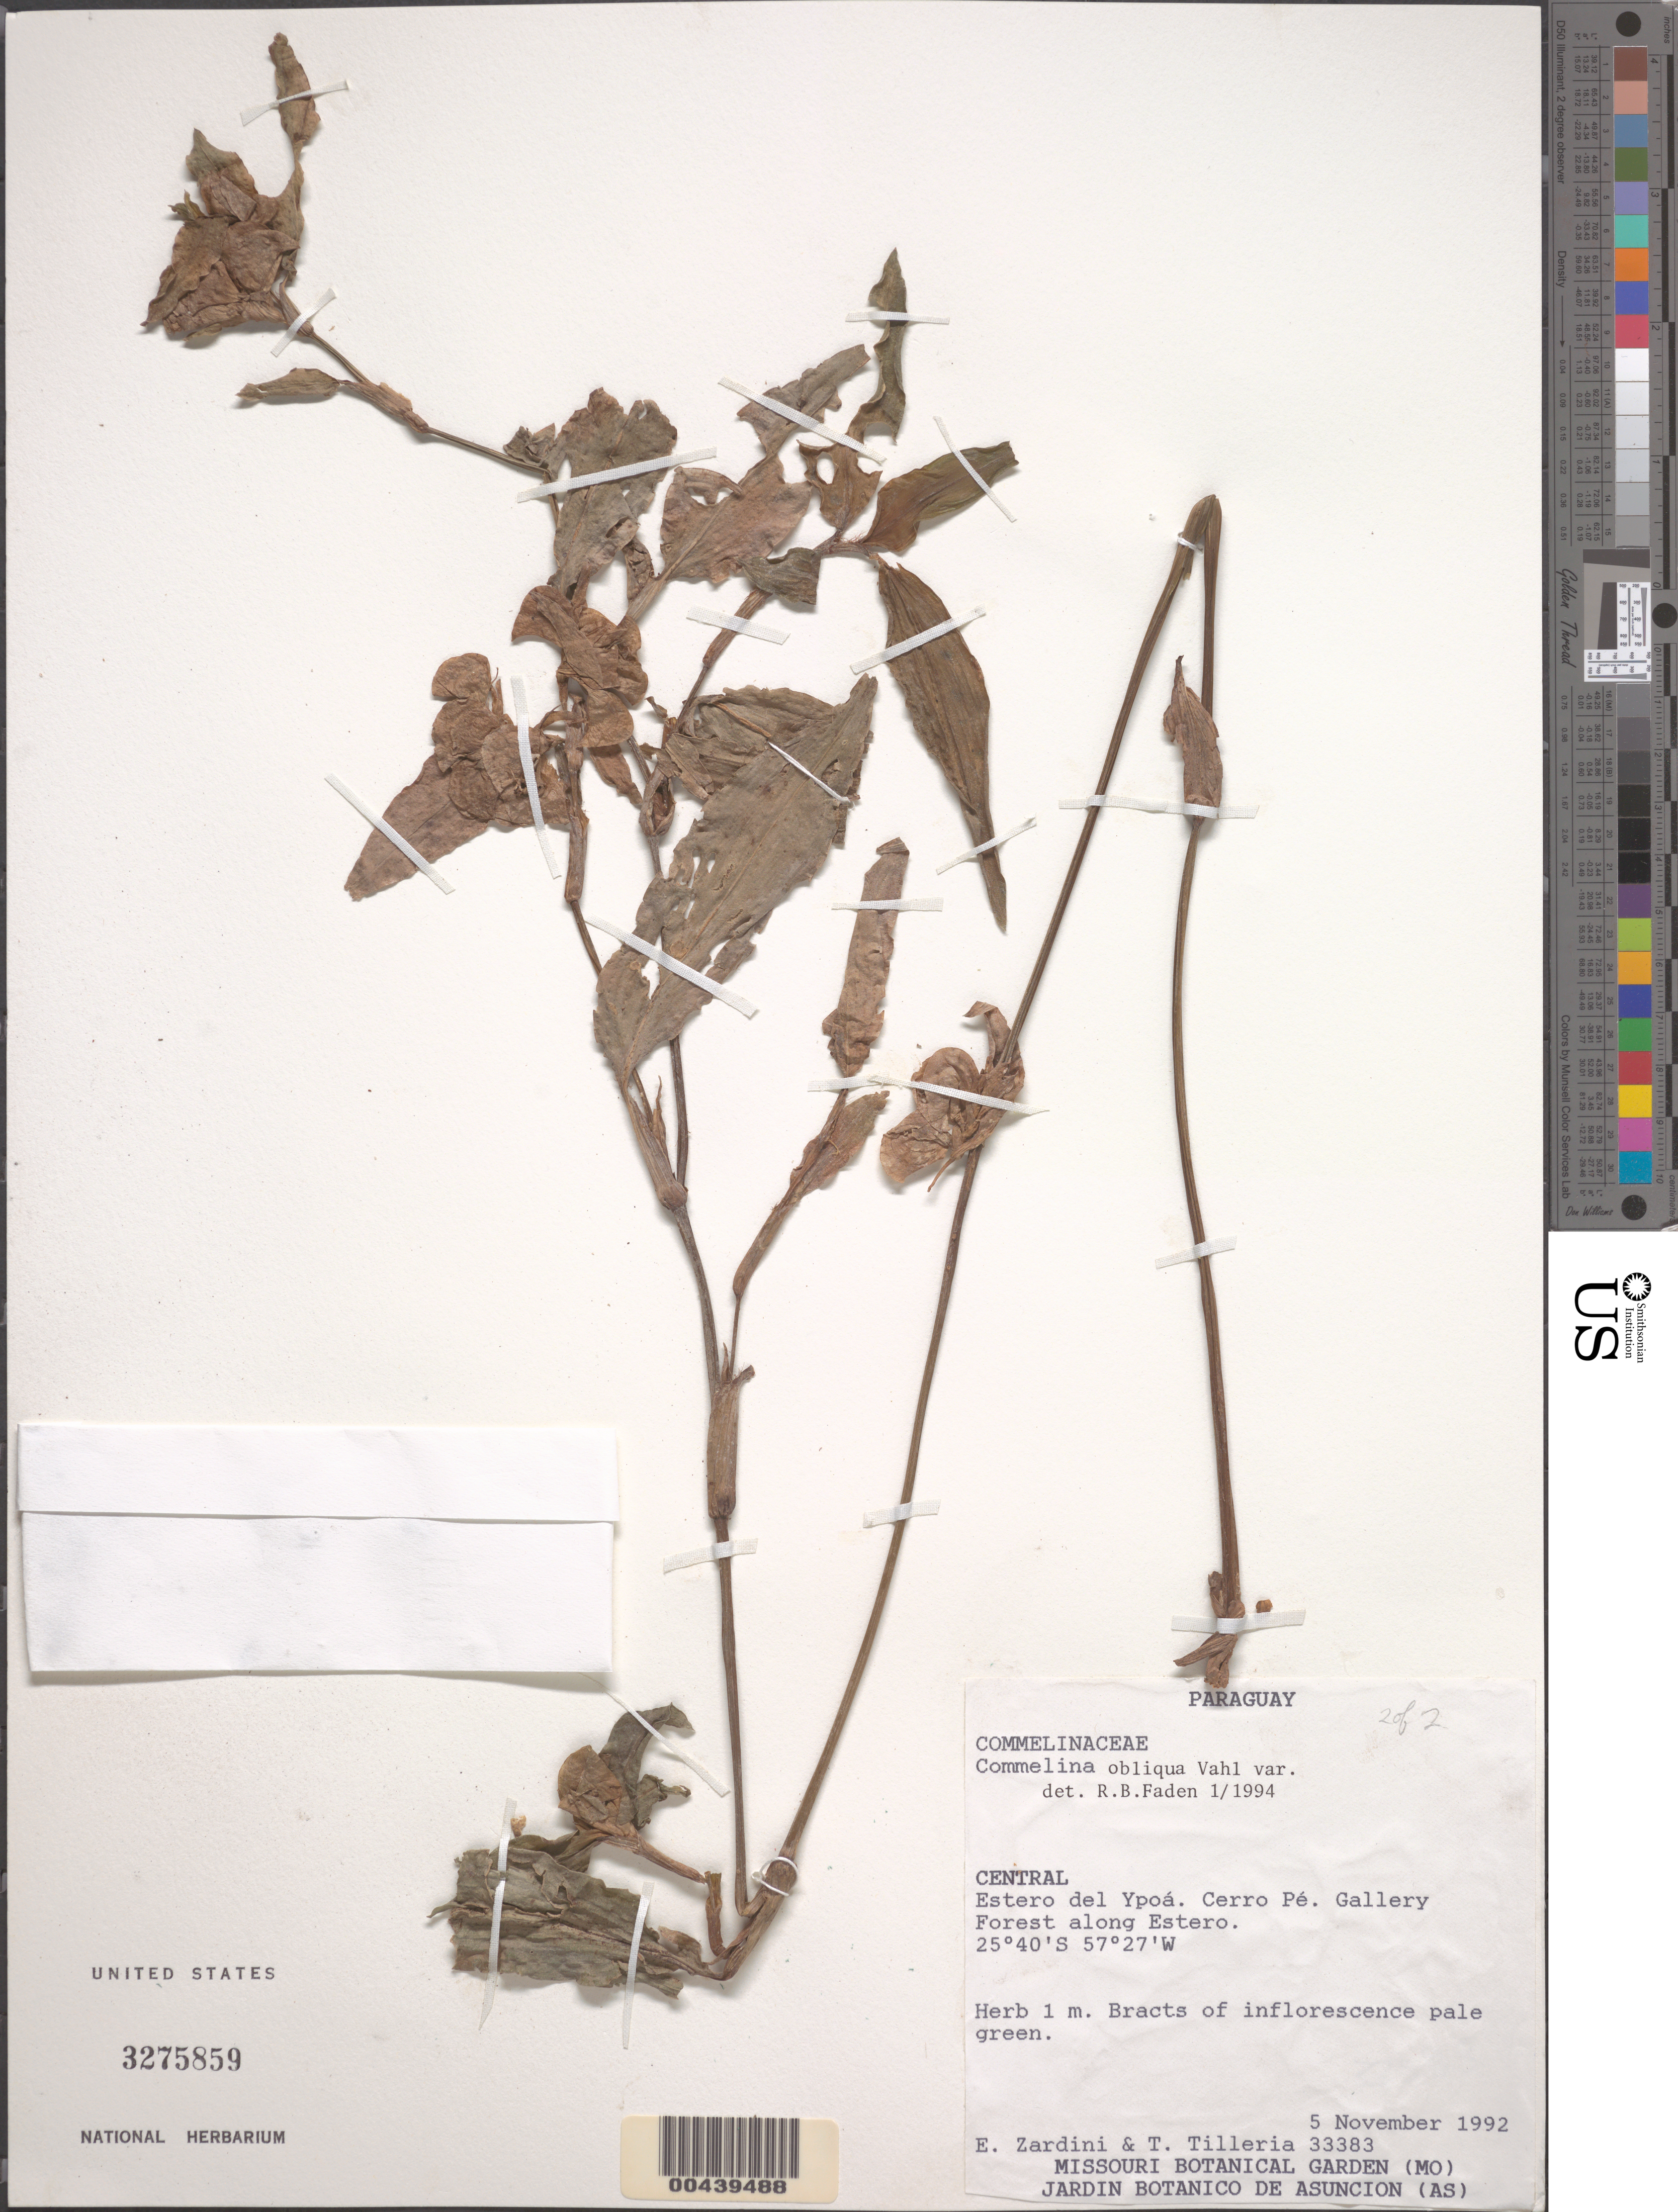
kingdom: Plantae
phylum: Tracheophyta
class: Liliopsida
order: Commelinales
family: Commelinaceae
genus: Commelina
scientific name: Commelina obliqua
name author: Vahl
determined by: Faden, Robert B., (US), Smithsonian Institution - National Museum of Natural History (UNITED STATES)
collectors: E. M. Zardini & T. Tilleria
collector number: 33383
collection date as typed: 05 Nov 1992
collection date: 1992-11-05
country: Paraguay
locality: Estero del ypoa, cerro pe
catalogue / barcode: US 3275859